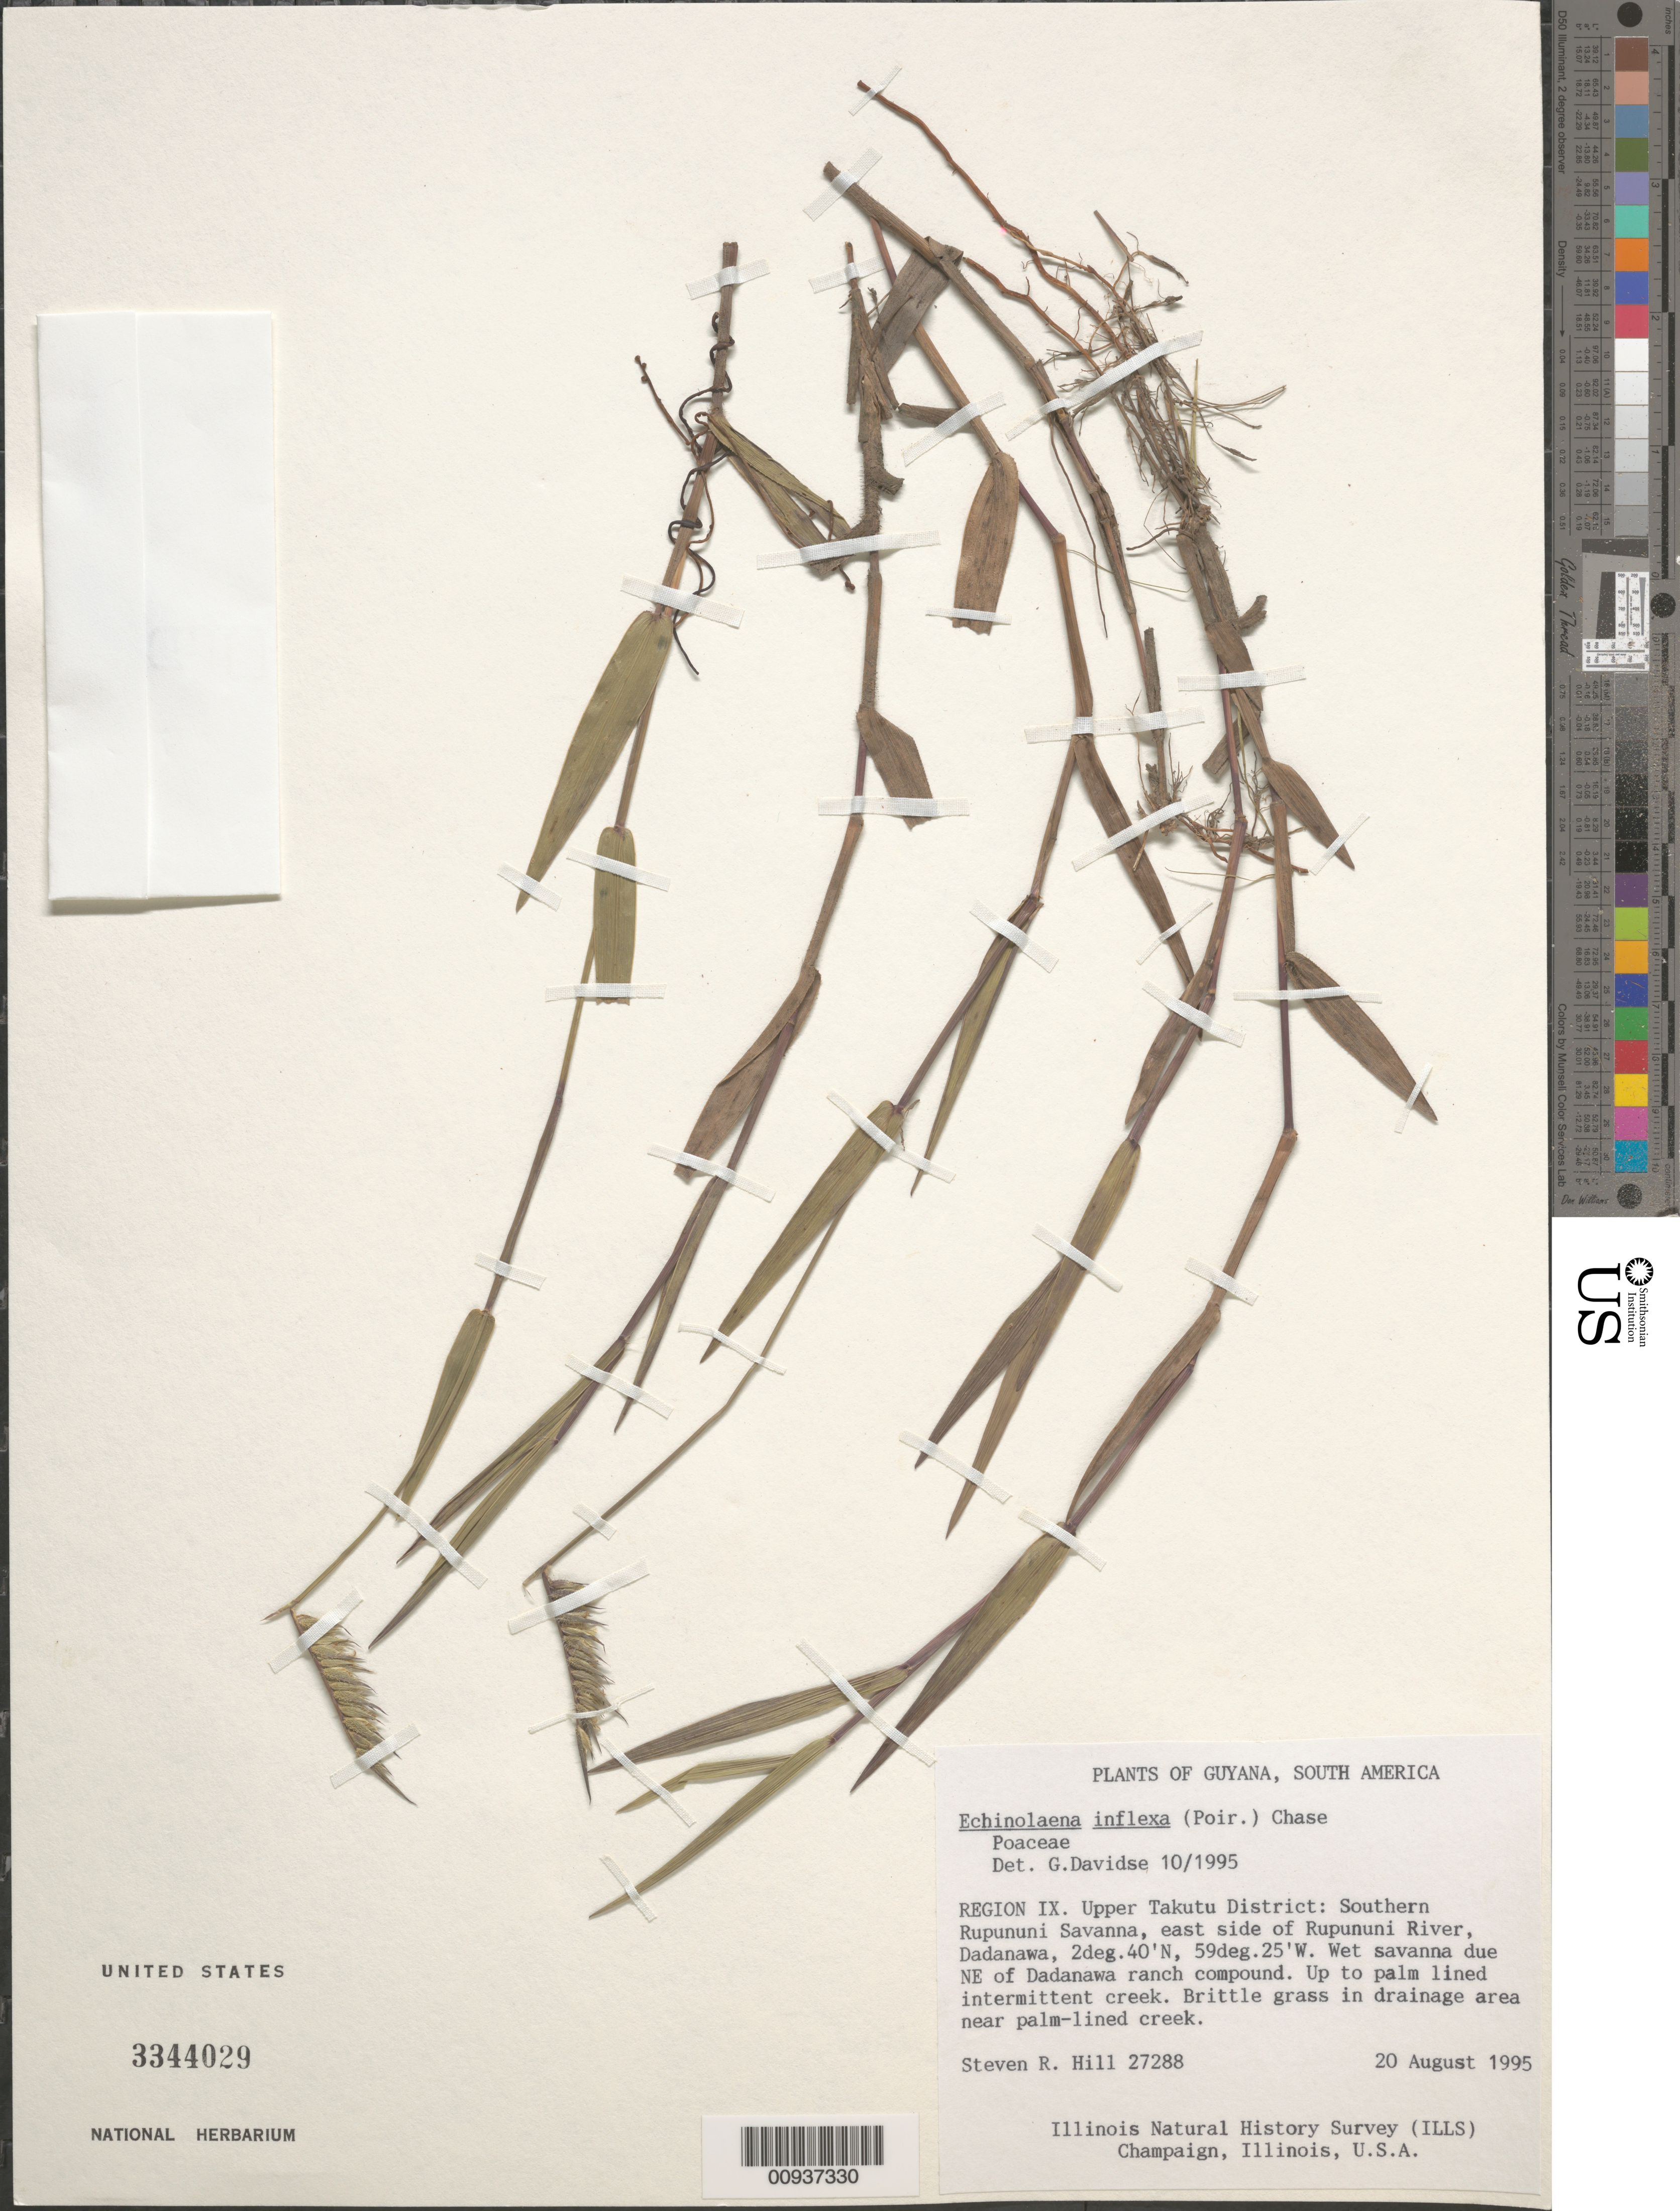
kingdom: Plantae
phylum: Tracheophyta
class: Liliopsida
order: Poales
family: Poaceae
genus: Echinolaena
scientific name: Echinolaena inflexa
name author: (Poir.) Chase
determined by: Davidse, Gerrit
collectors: S. R. Hill, C. N. Horn & J. H. Wiersema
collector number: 27288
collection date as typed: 20-Aug-95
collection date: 1995-08-20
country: Guyana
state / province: U. Takutu-U. Essequibo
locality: Dadanawa, southern Rupununi Savanna, E side of Rupununi R.; due NE of Dadanawa ranch compound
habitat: Wet savanna; drainage area near palm-lined intermittent creek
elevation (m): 110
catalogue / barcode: US 3344029